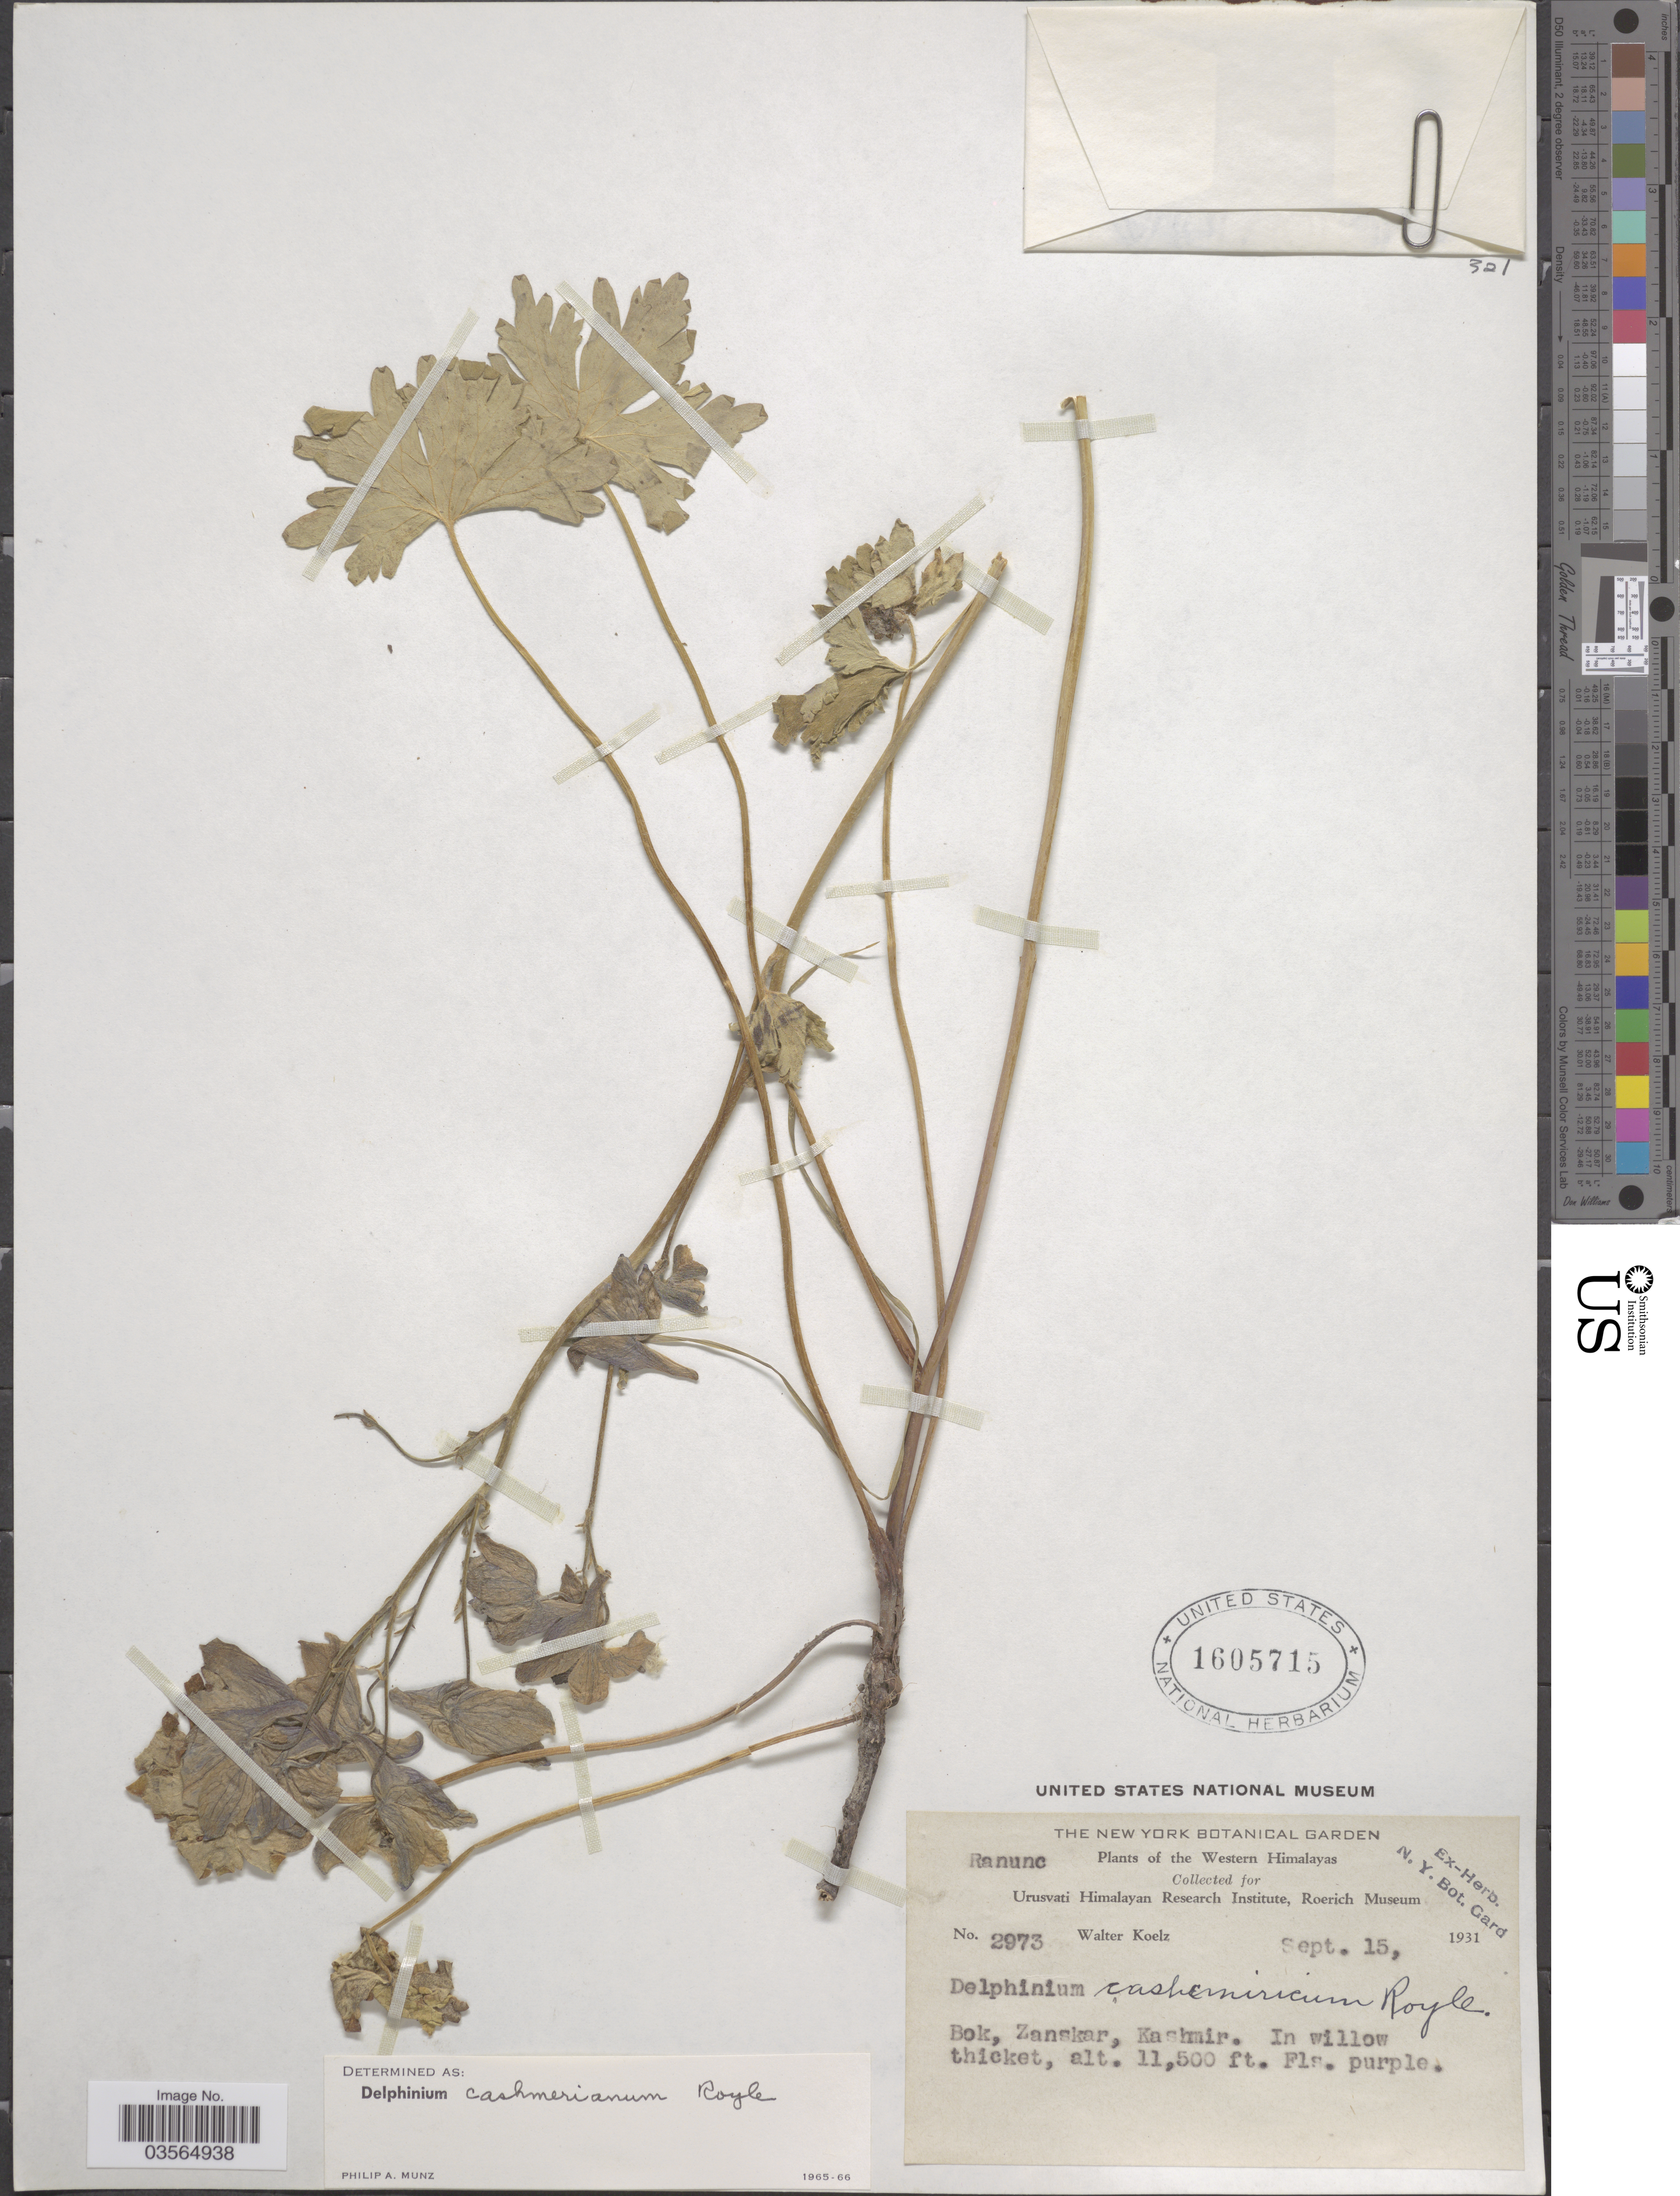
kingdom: Plantae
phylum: Tracheophyta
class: Magnoliopsida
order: Ranunculales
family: Ranunculaceae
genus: Delphinium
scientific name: Delphinium cashmerianum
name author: Royle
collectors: W. N. Koelz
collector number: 2973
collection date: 1931-09-15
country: India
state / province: Jammu and Kashmir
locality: Western Himalayas. Bok, Zanskar, Kashmir.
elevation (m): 3505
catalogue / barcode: US 1605715